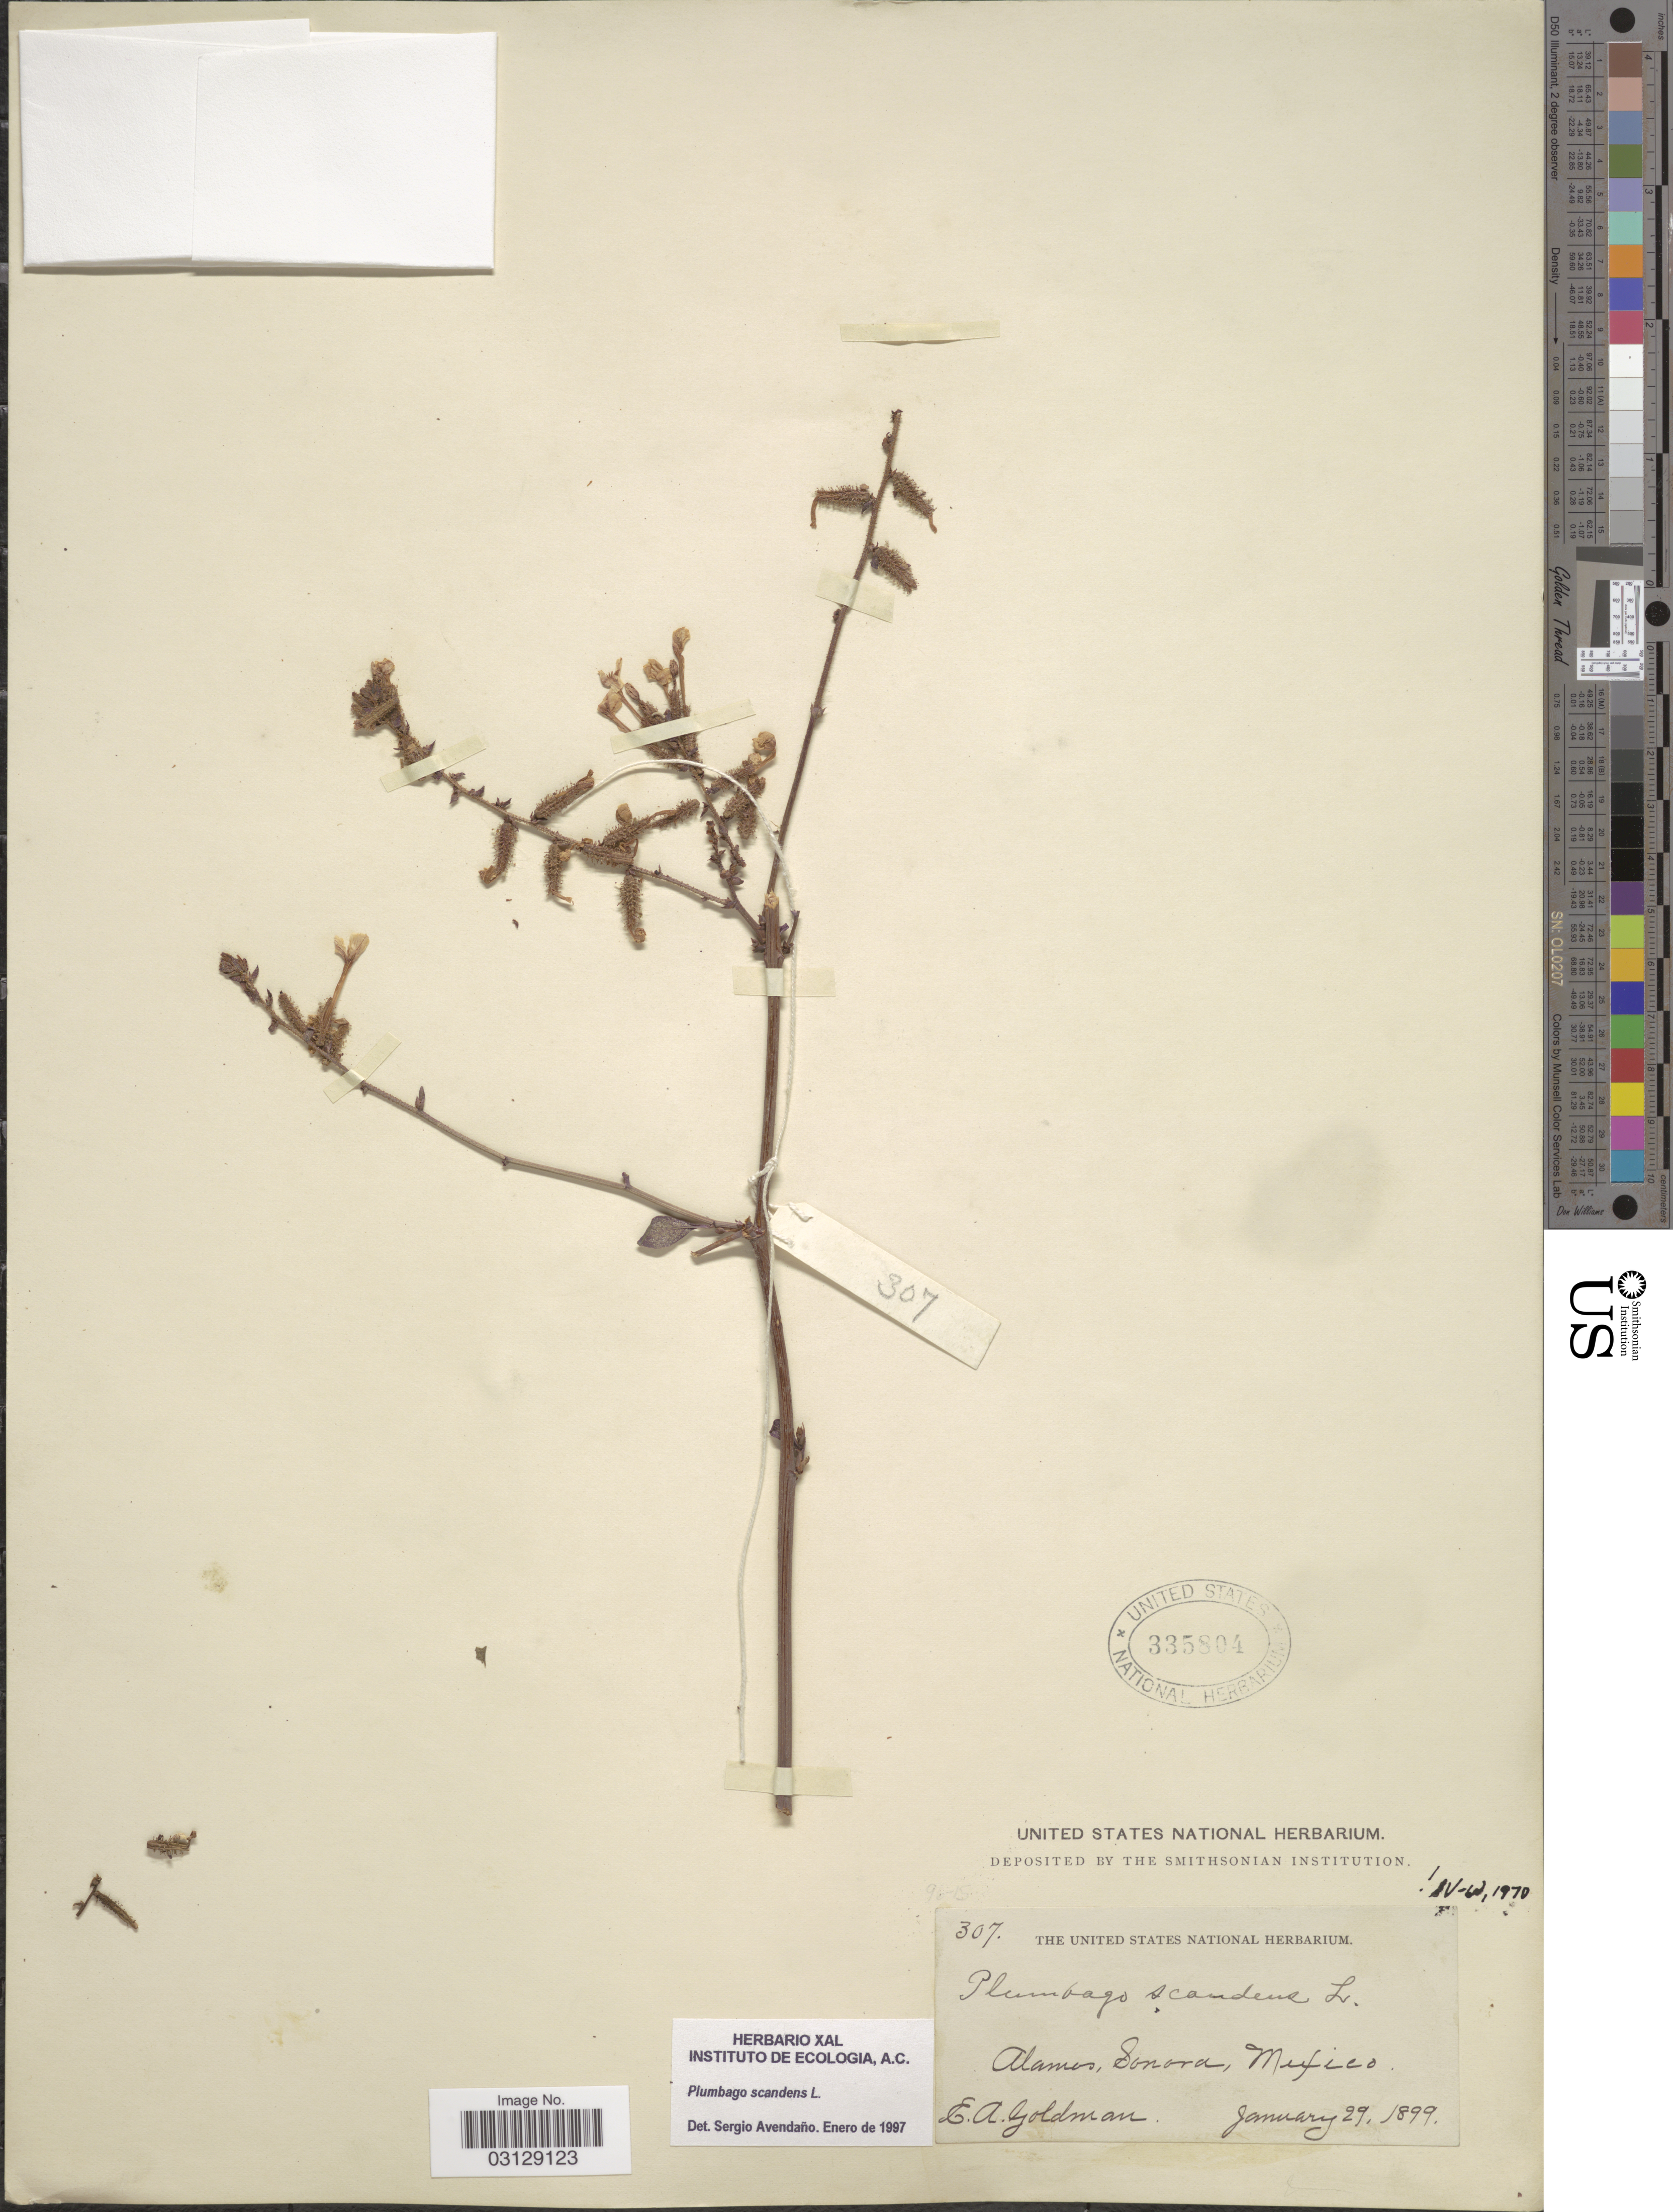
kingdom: Plantae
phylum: Tracheophyta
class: Magnoliopsida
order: Caryophyllales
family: Plumbaginaceae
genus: Plumbago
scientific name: Plumbago scandens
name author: L.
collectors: E. A. Goldman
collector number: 307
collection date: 1899-01-29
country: Mexico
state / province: Sonora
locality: Alamos.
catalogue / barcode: US 335804